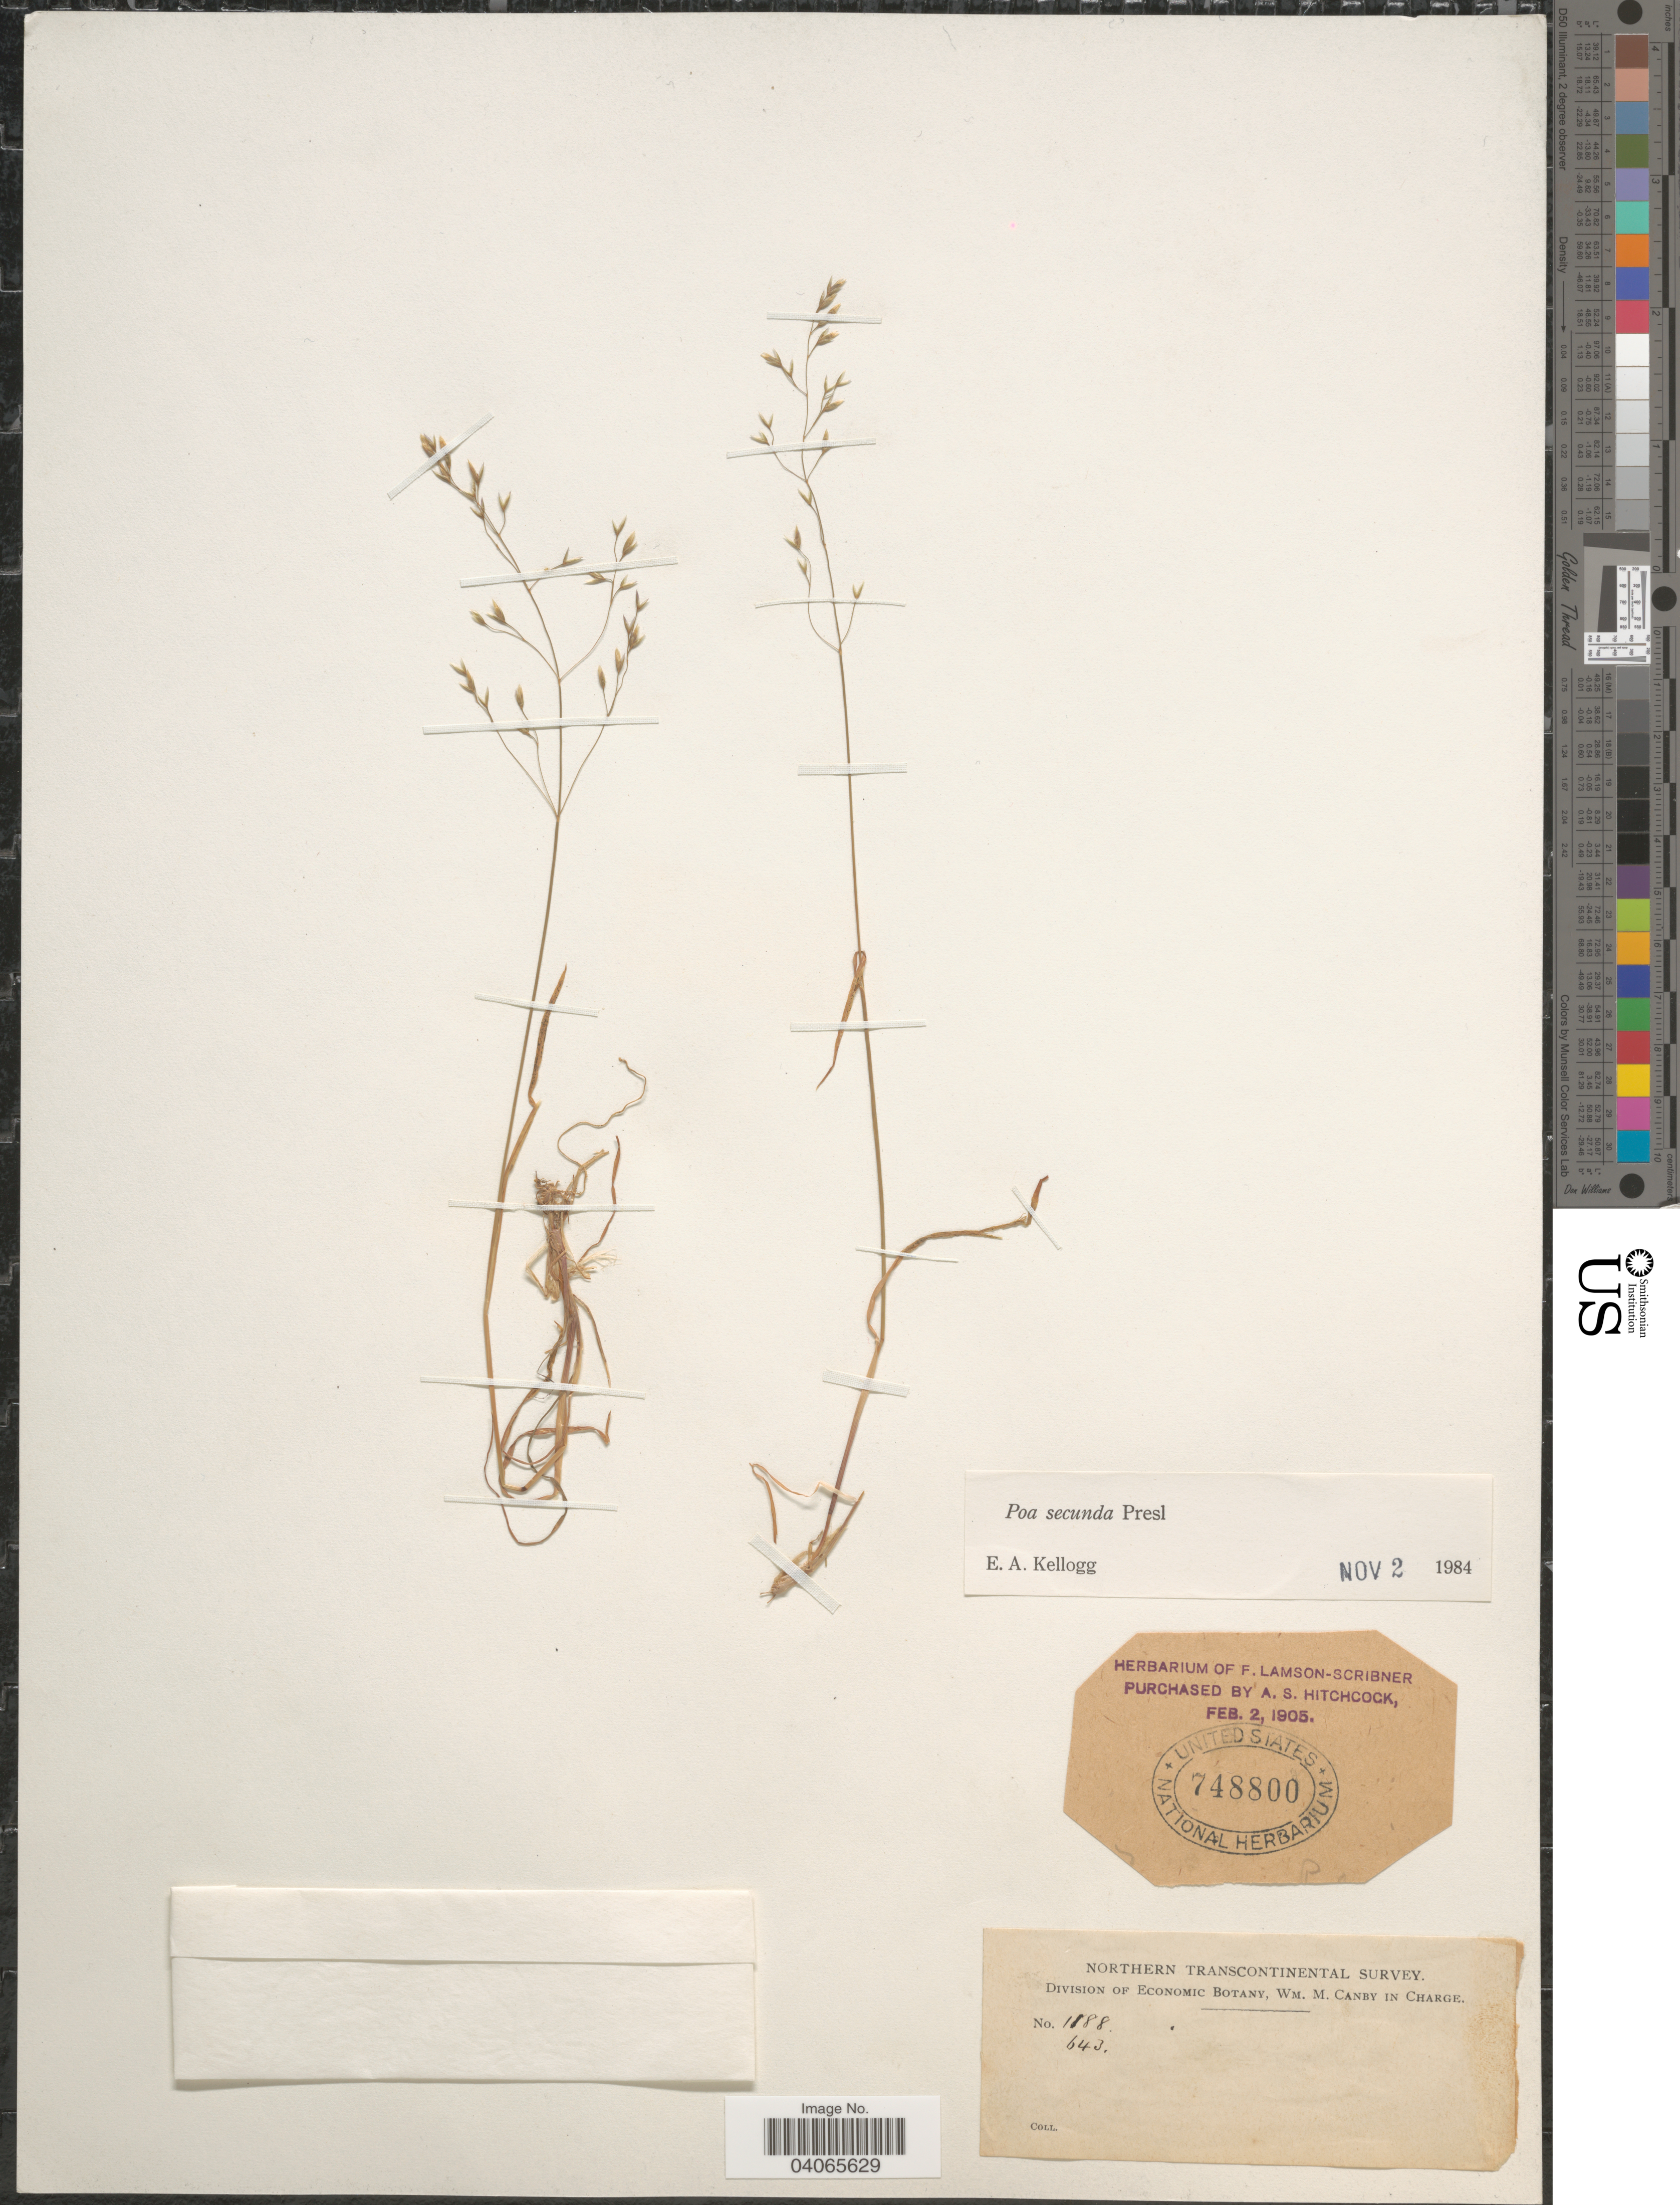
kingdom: Plantae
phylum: Tracheophyta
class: Liliopsida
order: Poales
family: Poaceae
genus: Poa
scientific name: Poa secunda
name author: J. Presl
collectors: ex herb. F. Lamson Scribner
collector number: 1188/643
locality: Northern Transcontinental Survey.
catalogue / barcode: US 748800